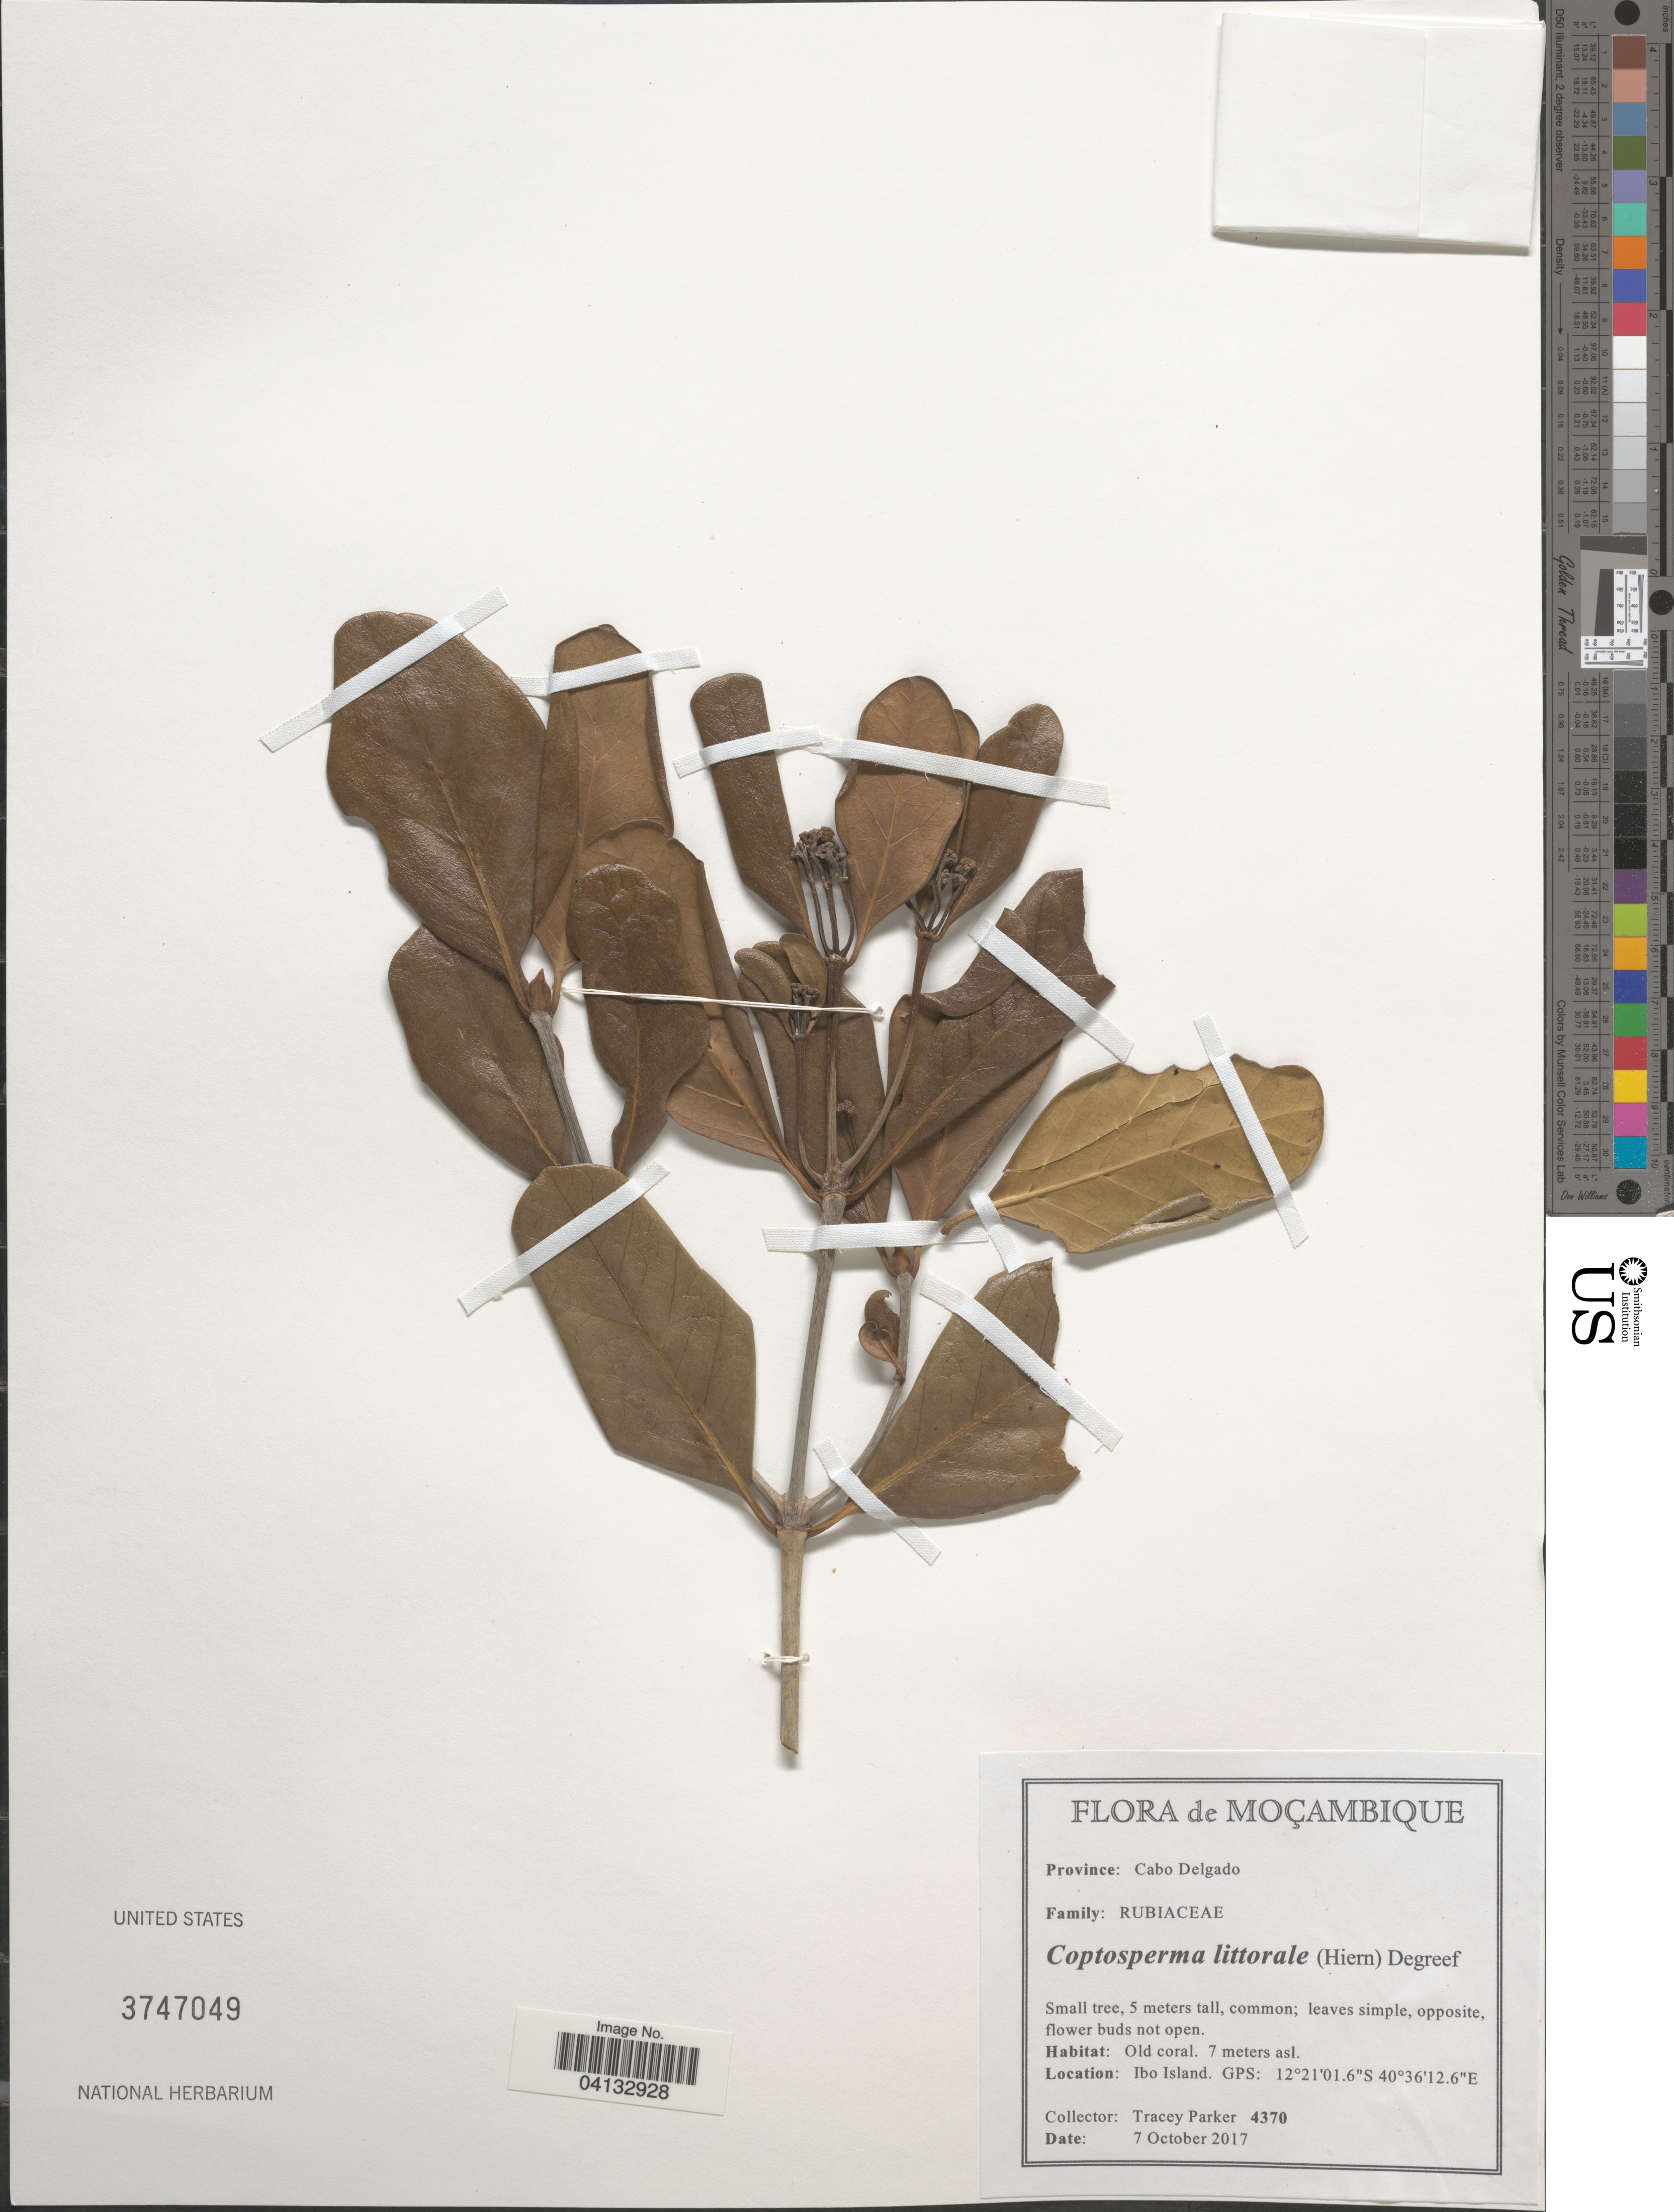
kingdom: Plantae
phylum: Tracheophyta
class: Magnoliopsida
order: Gentianales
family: Rubiaceae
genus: Coptosperma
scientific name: Coptosperma littorale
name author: (Hiern) Degreef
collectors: T. Parker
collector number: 4370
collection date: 2017-10-07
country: Mozambique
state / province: Cabo Delgado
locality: Ibo Island.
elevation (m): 7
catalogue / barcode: US 3747049